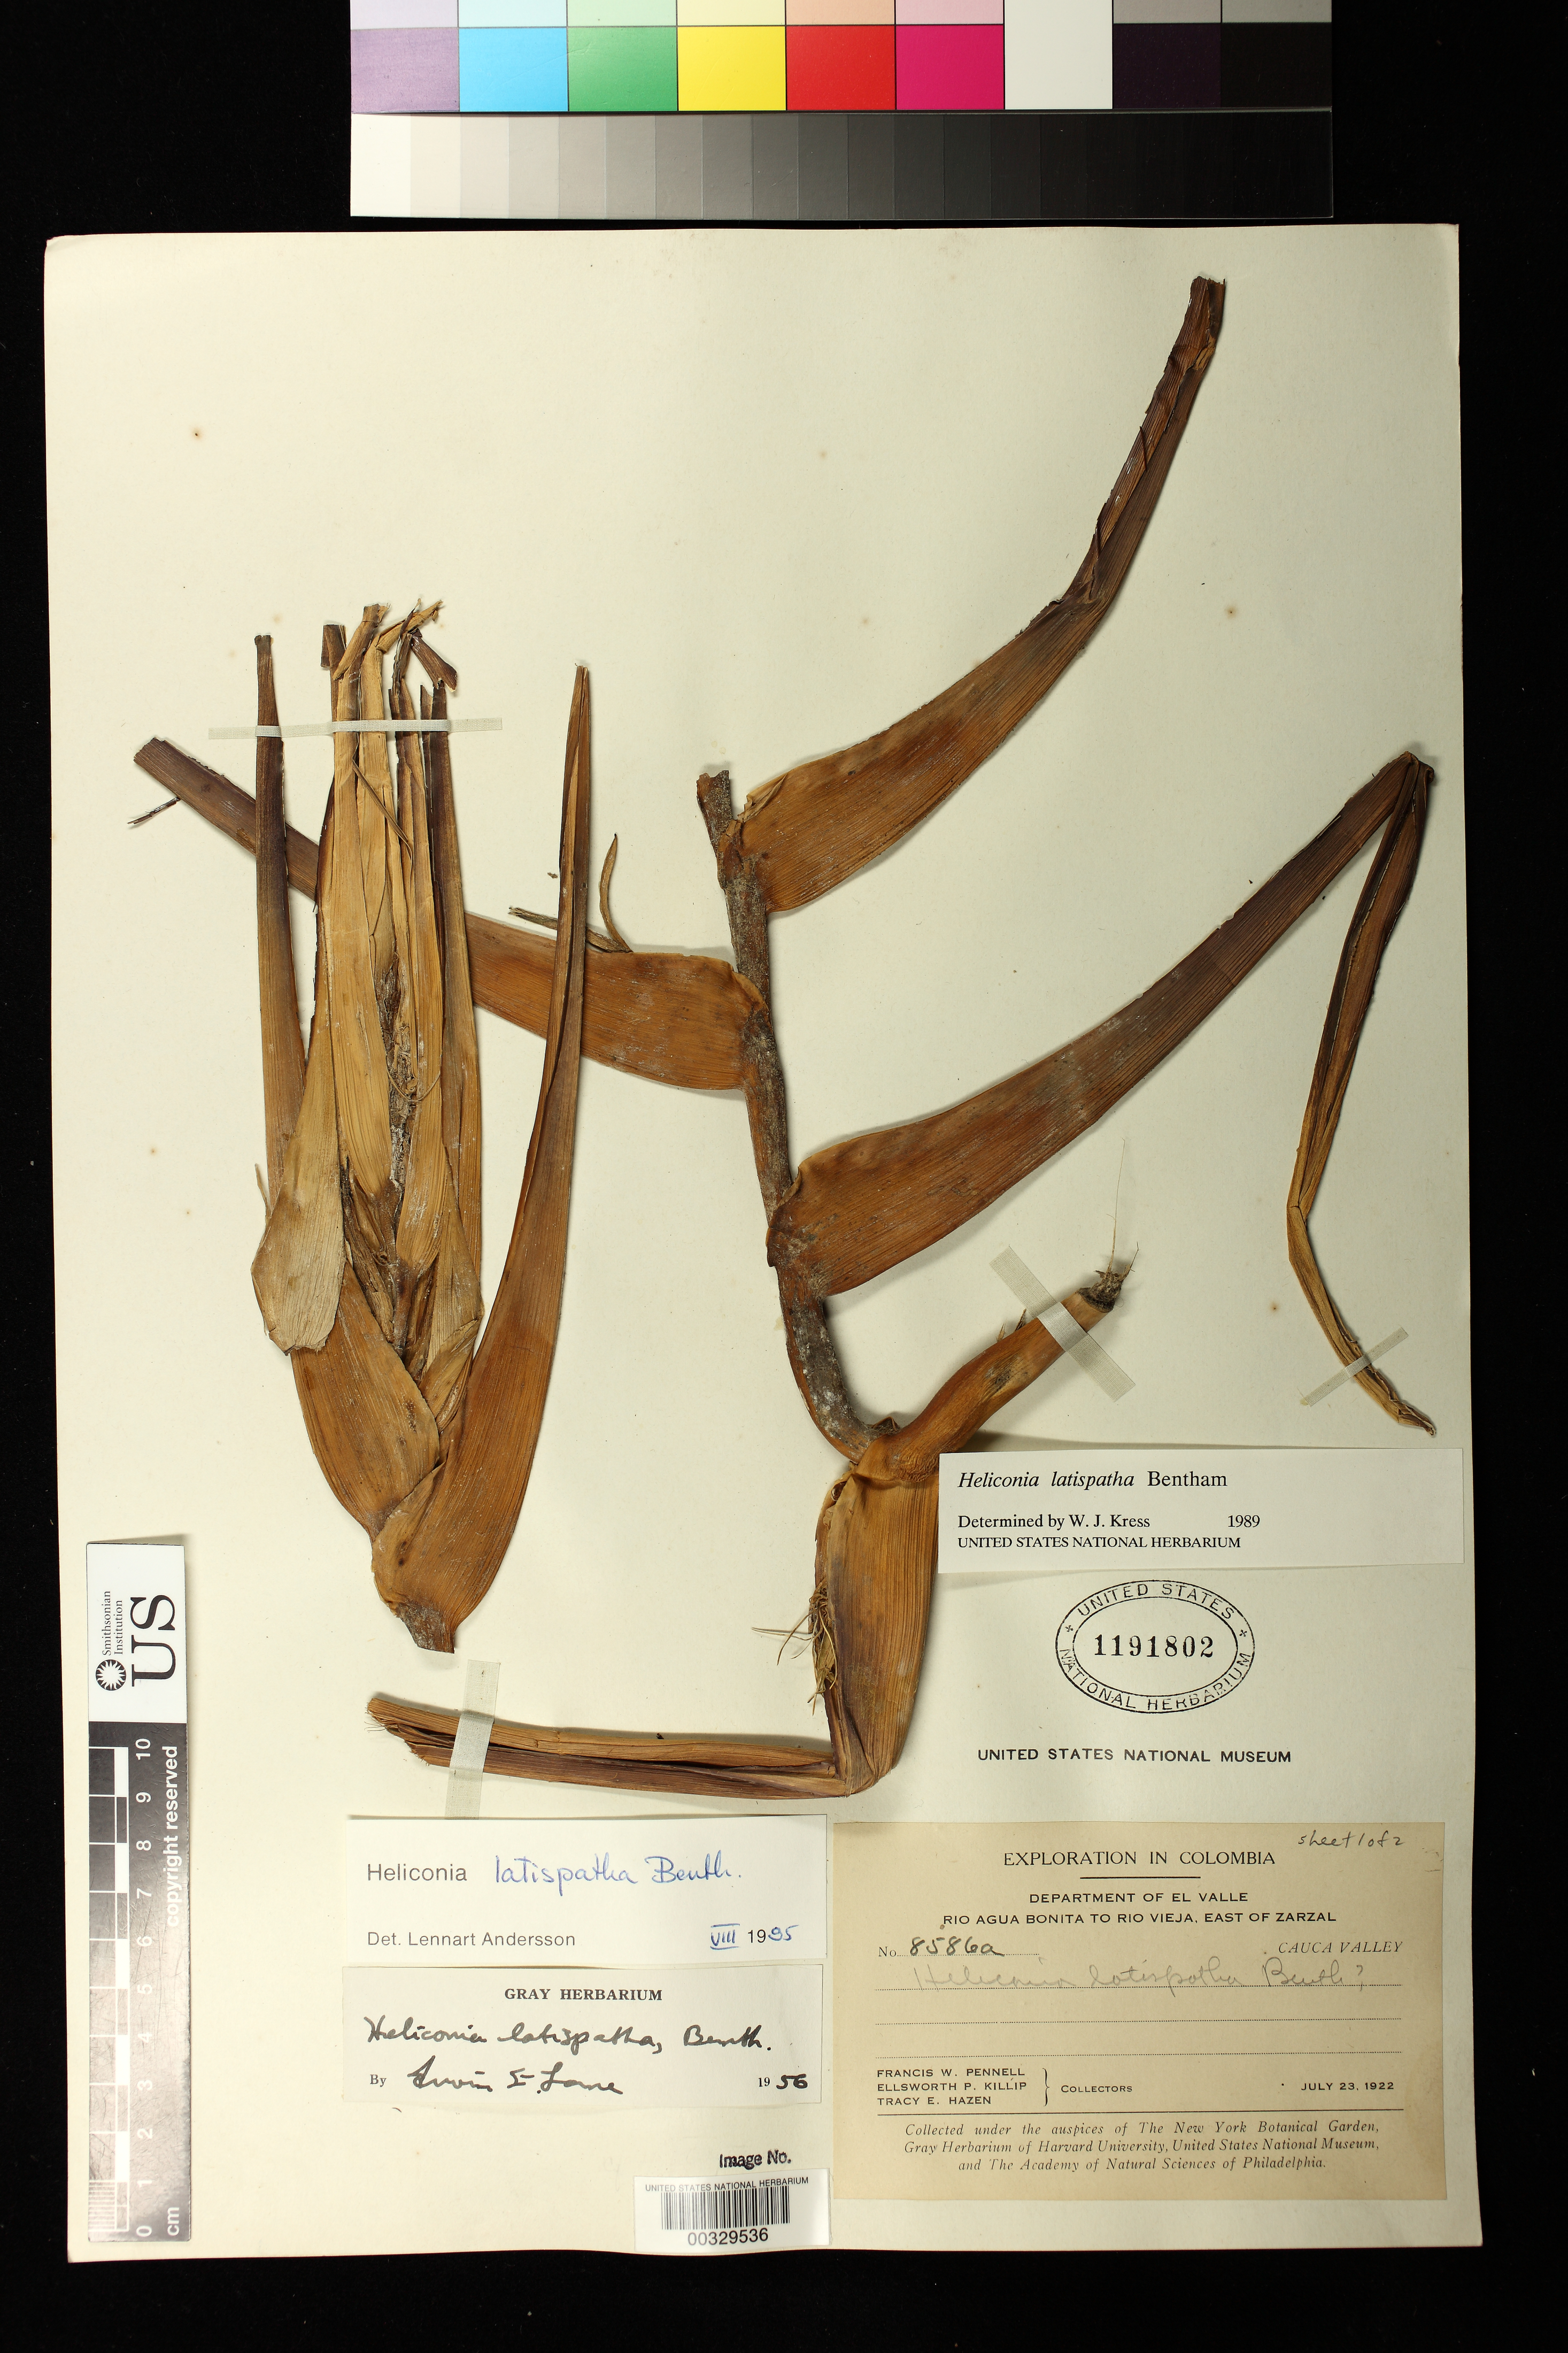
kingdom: Plantae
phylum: Tracheophyta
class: Liliopsida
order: Zingiberales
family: Heliconiaceae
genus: Heliconia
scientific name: Heliconia latispatha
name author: Benth.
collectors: F. W. Pennell, E. P. Killip & T. E. Hazen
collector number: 8586a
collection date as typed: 23 Jul 1922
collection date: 1922-07-23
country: Colombia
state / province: Valle del Cauca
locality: Rio agua Bonita to Rio Vieja, E of Zarzal, Cauca Valley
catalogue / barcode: US 1191802